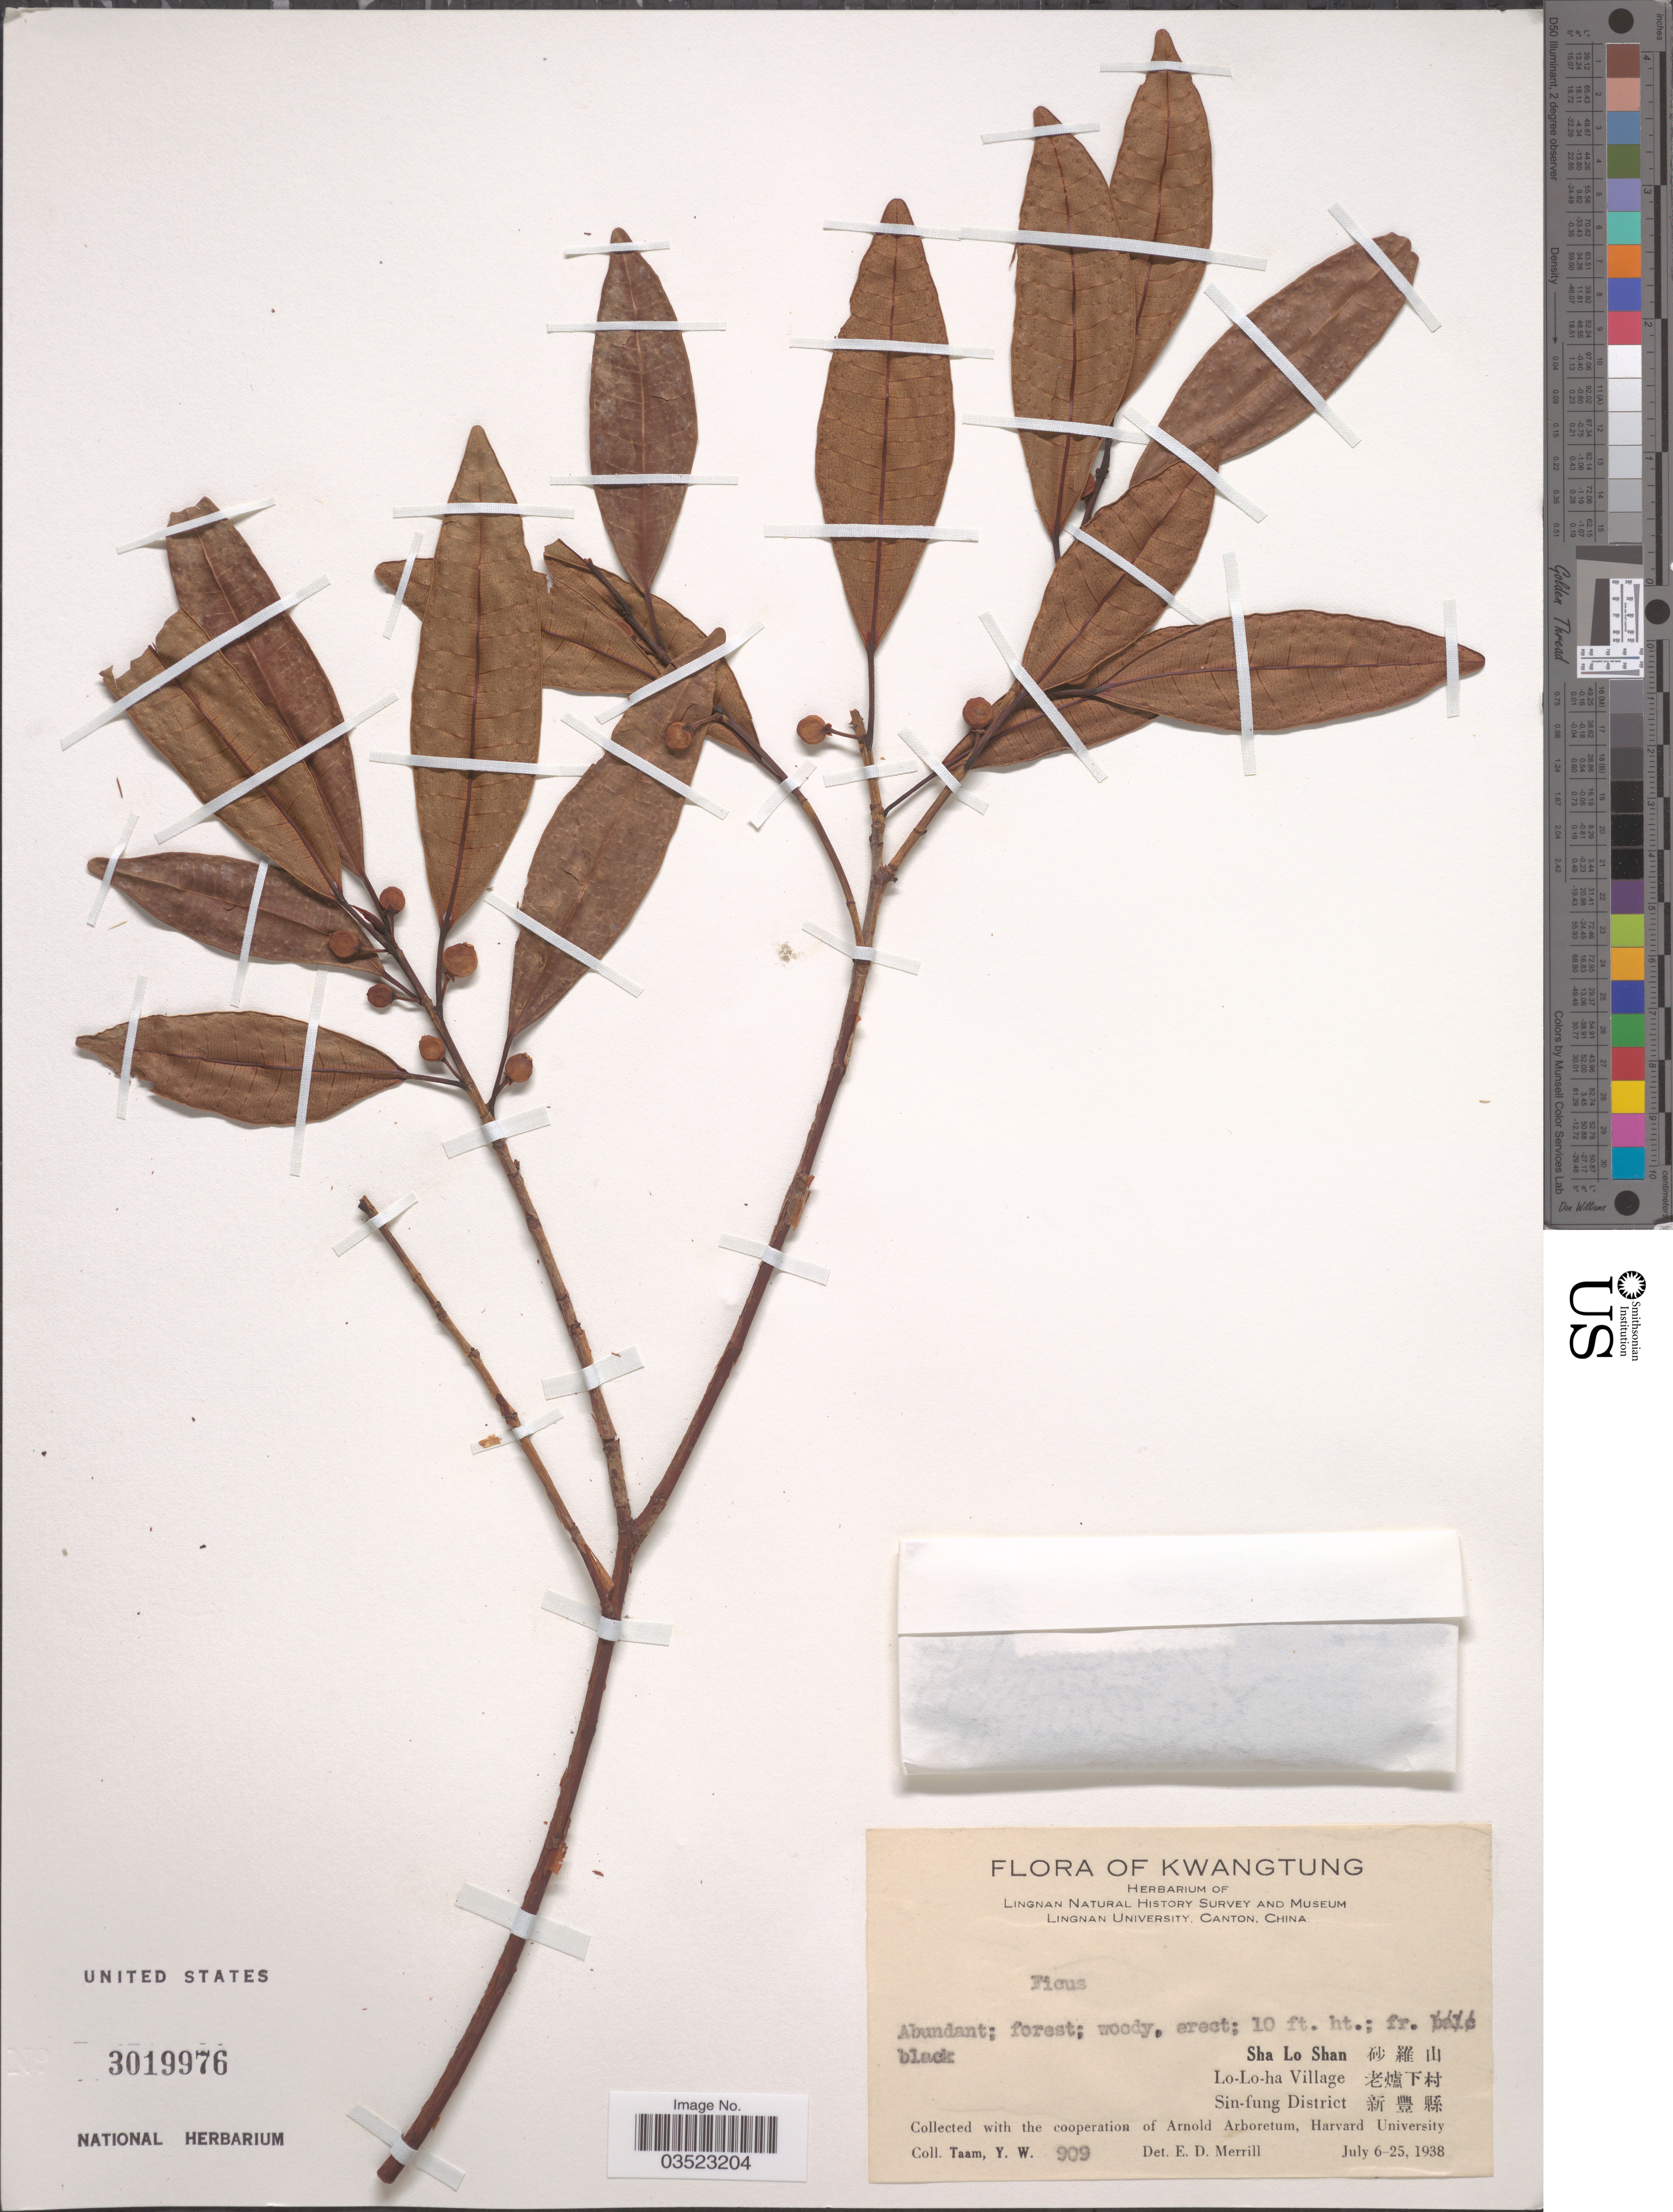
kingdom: Plantae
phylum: Tracheophyta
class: Magnoliopsida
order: Rosales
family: Moraceae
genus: Ficus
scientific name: Ficus sp.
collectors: Y. W. Taam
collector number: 909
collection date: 1938-07-06/1938-07-25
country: China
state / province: Guangdong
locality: Kwangtung. Lingnan Natural History Survey and Museum Lingnan University. Sha Lo Shan X. Lo-Lo-ha Village X. Sin-fung District X.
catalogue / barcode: US 3019976